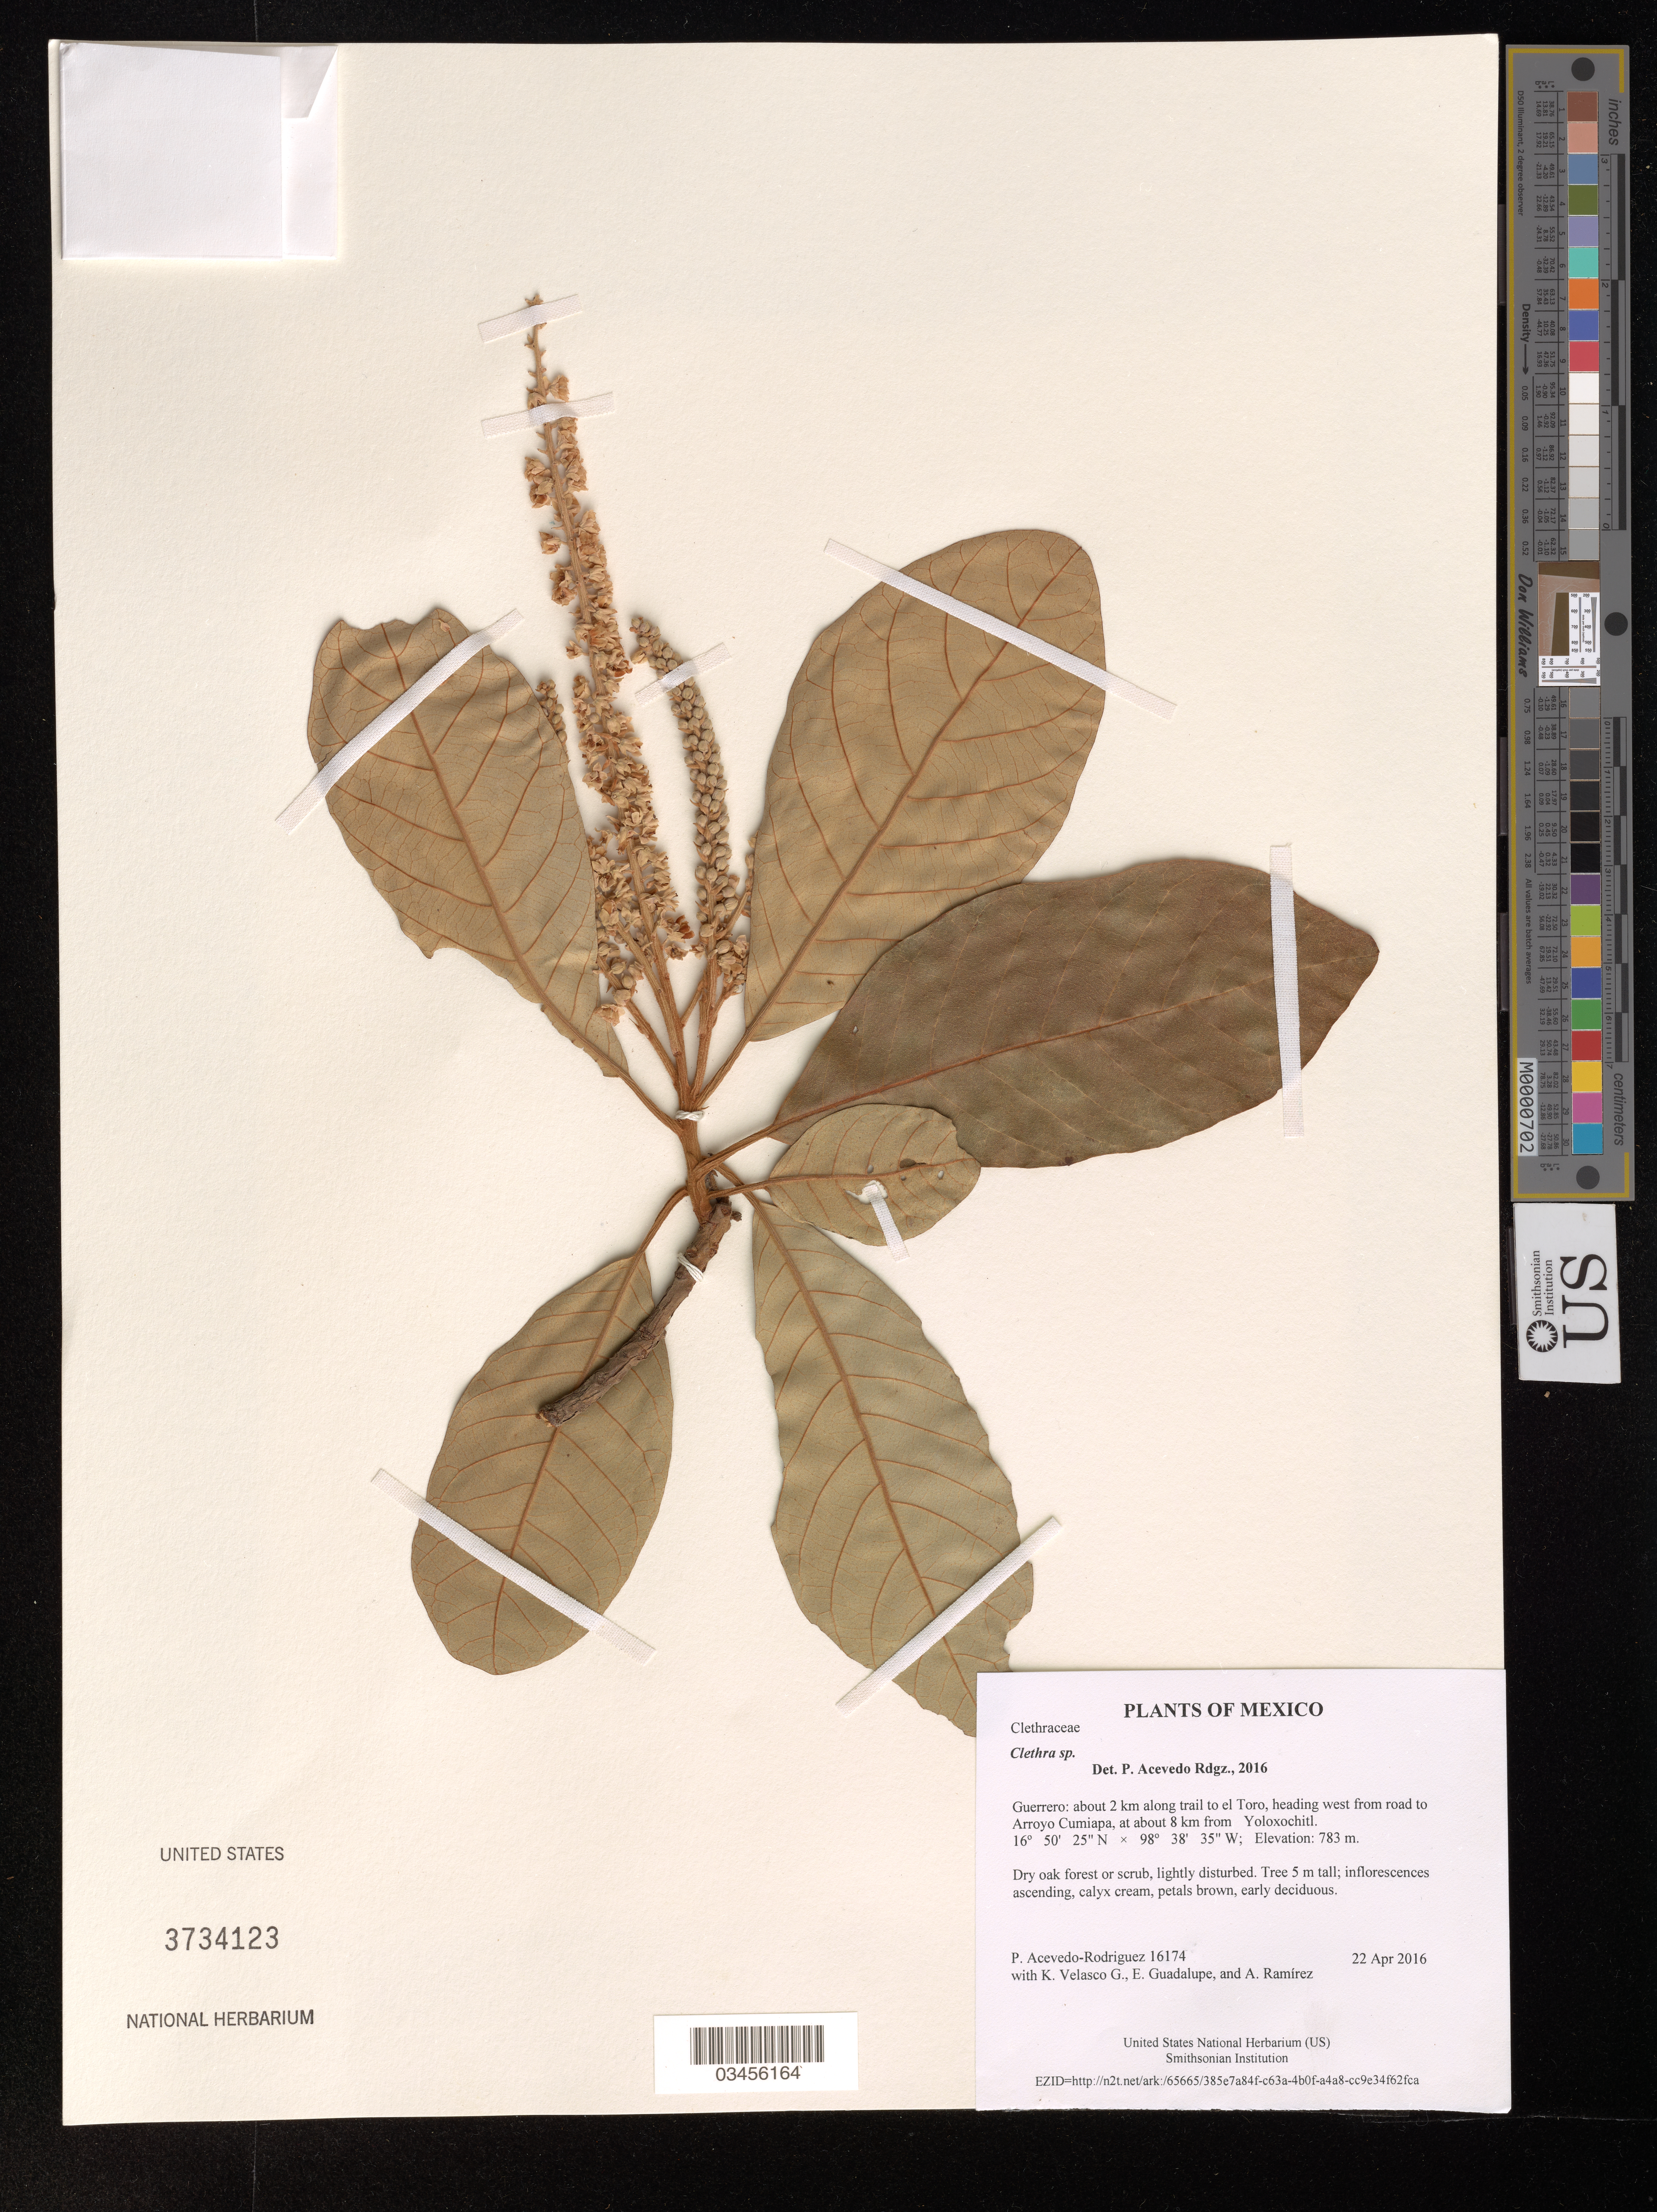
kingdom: Plantae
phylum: Tracheophyta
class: Magnoliopsida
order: Ericales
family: Clethraceae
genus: Clethra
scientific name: Clethra lanata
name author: M. Martens & Galeotti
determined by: Acevedo-Rodríguez, P., (BOT), Smithsonian Institution - National Museum of Natural History (UNITED STATES)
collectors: P. Acevedo-Rodr., K. Velasco G., E. Guadalupe & A. Ramírez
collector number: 16174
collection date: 2016-04-22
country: Mexico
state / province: Guerrero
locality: about 2 km along trail to el Toro, heading west from road to Arroyo Cumiapa, at about 8 km from Yoloxochitl.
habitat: Dry oak forest or scrub, lightly disturbed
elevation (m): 783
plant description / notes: US, NY, MO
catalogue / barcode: US 3734123